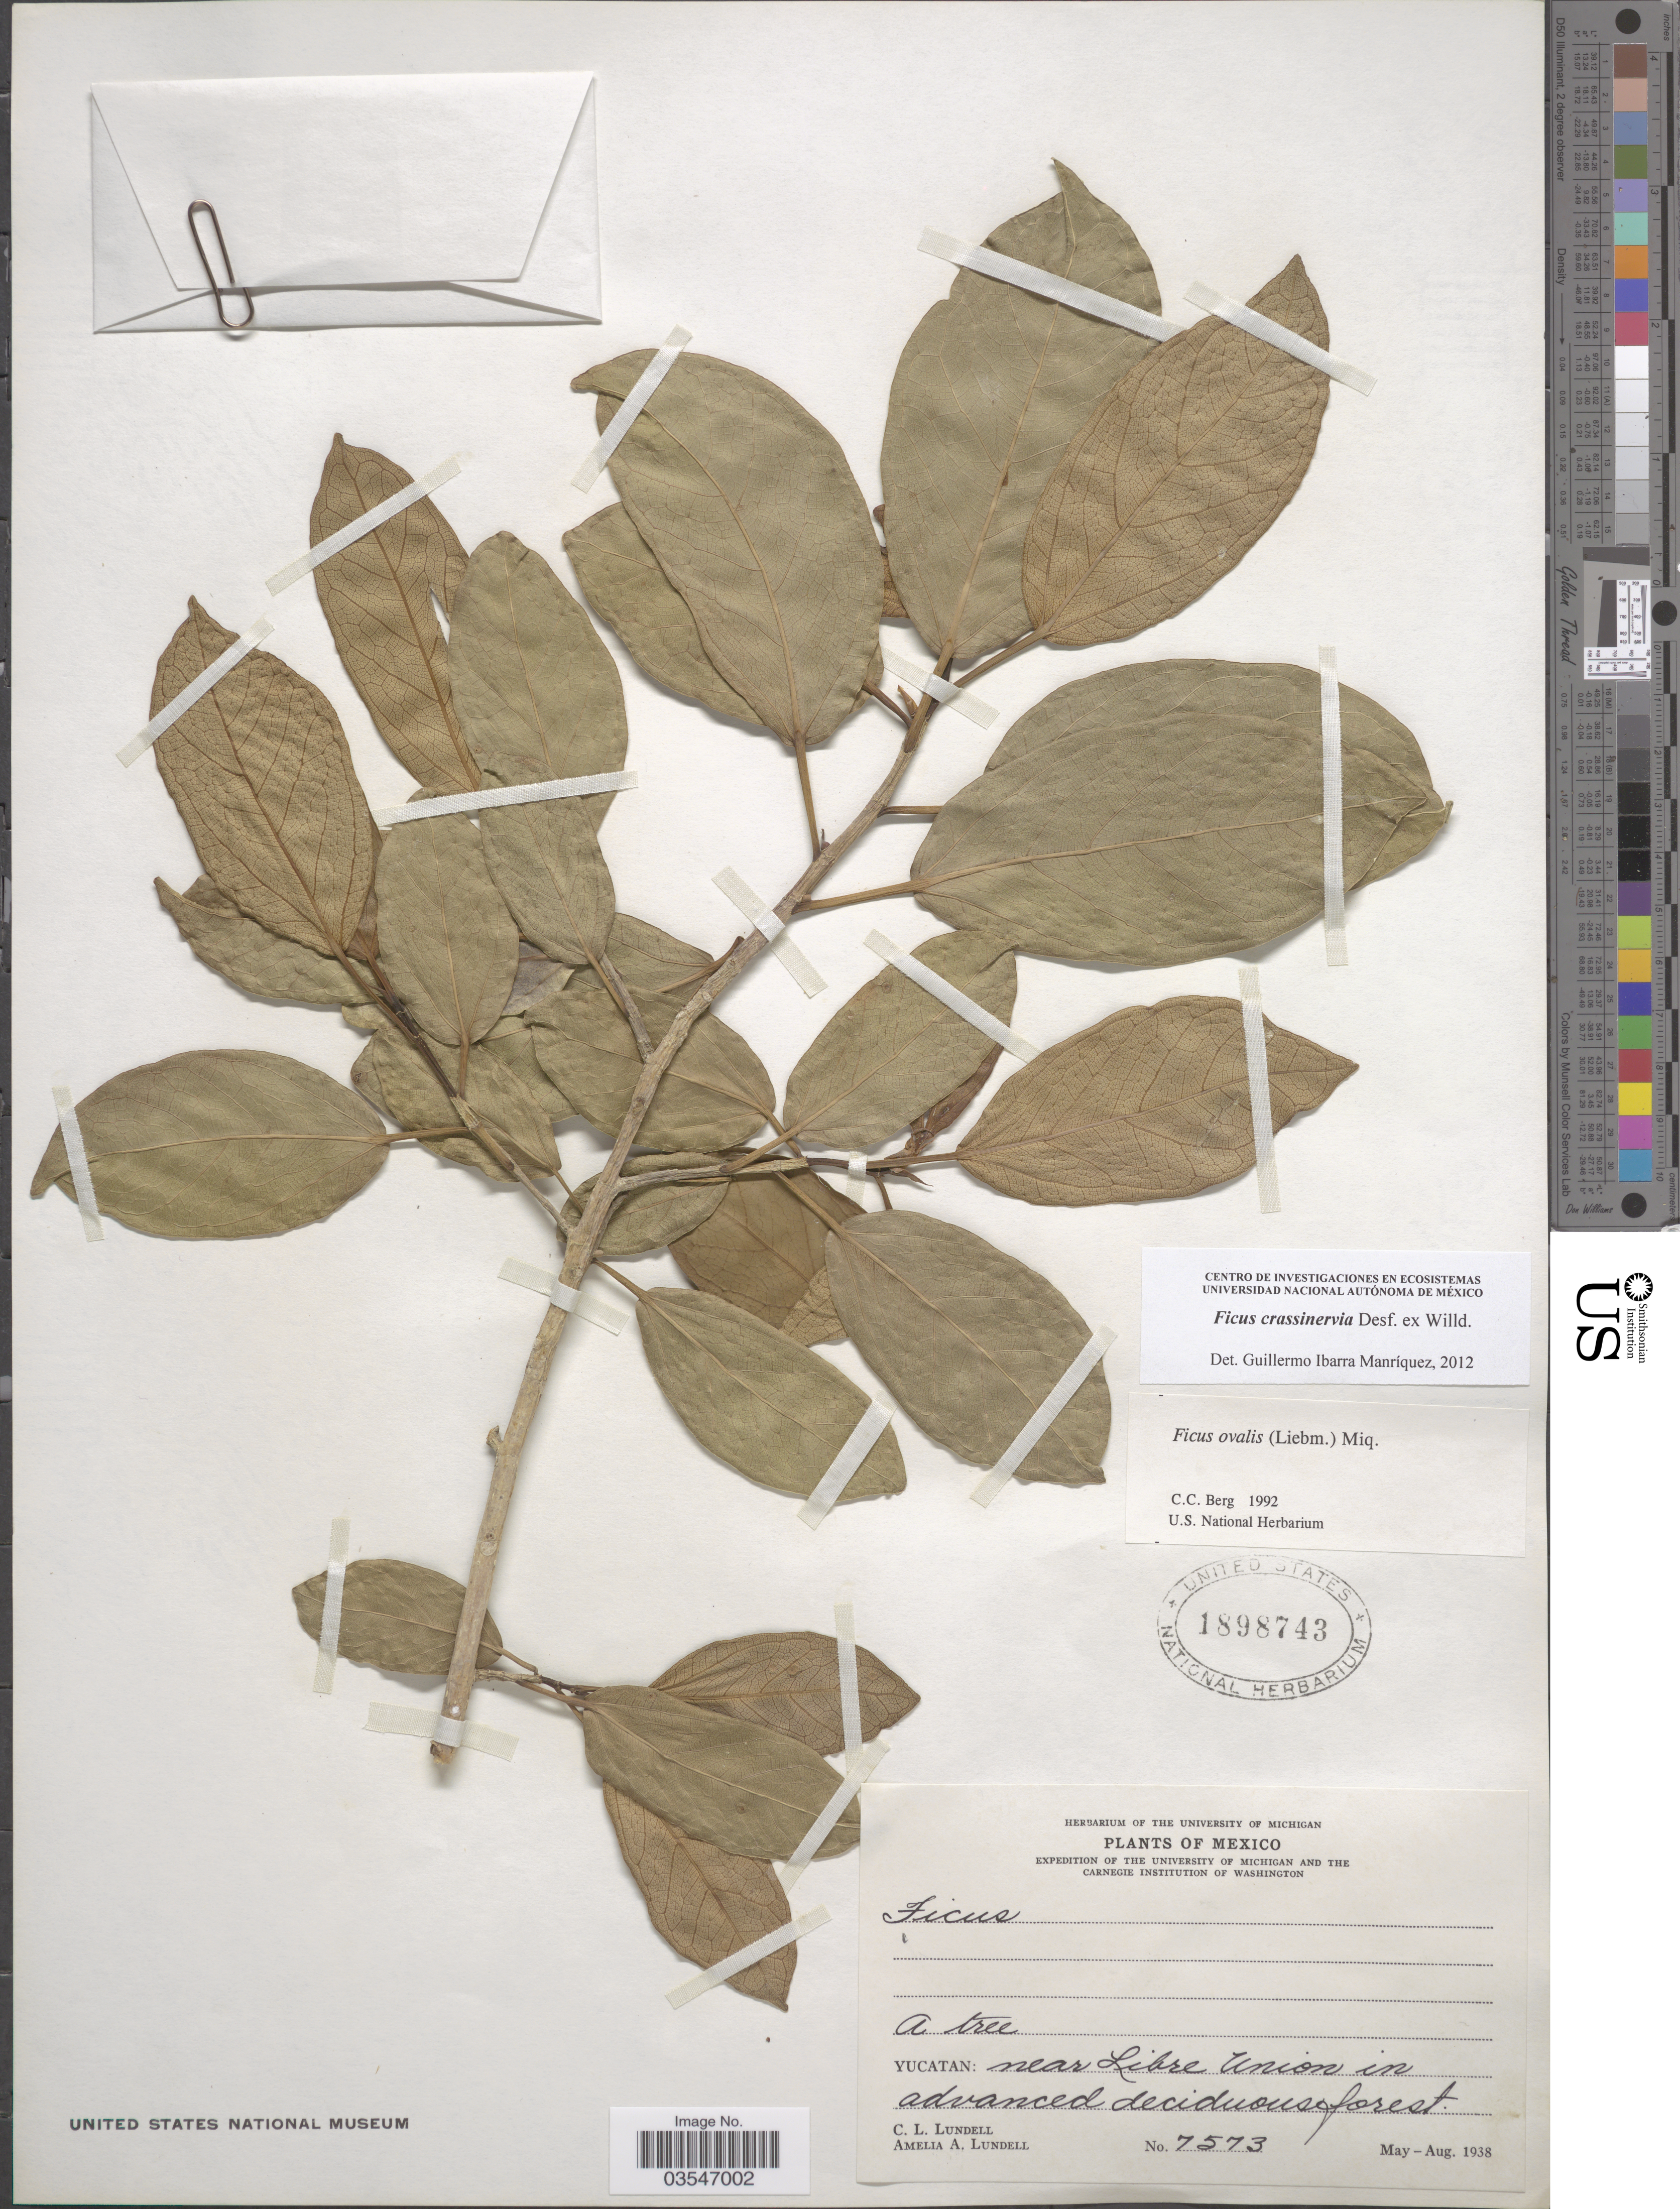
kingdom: Plantae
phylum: Tracheophyta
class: Magnoliopsida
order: Rosales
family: Moraceae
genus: Ficus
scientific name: Ficus crassinervia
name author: Desf. ex Willd.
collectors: C. L. Lundell & A. A. Lundell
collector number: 7573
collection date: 1938-05/1938-08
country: Mexico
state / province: Yucatán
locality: Near Libre Union in advanced deciduous forest.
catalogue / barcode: US 1898743